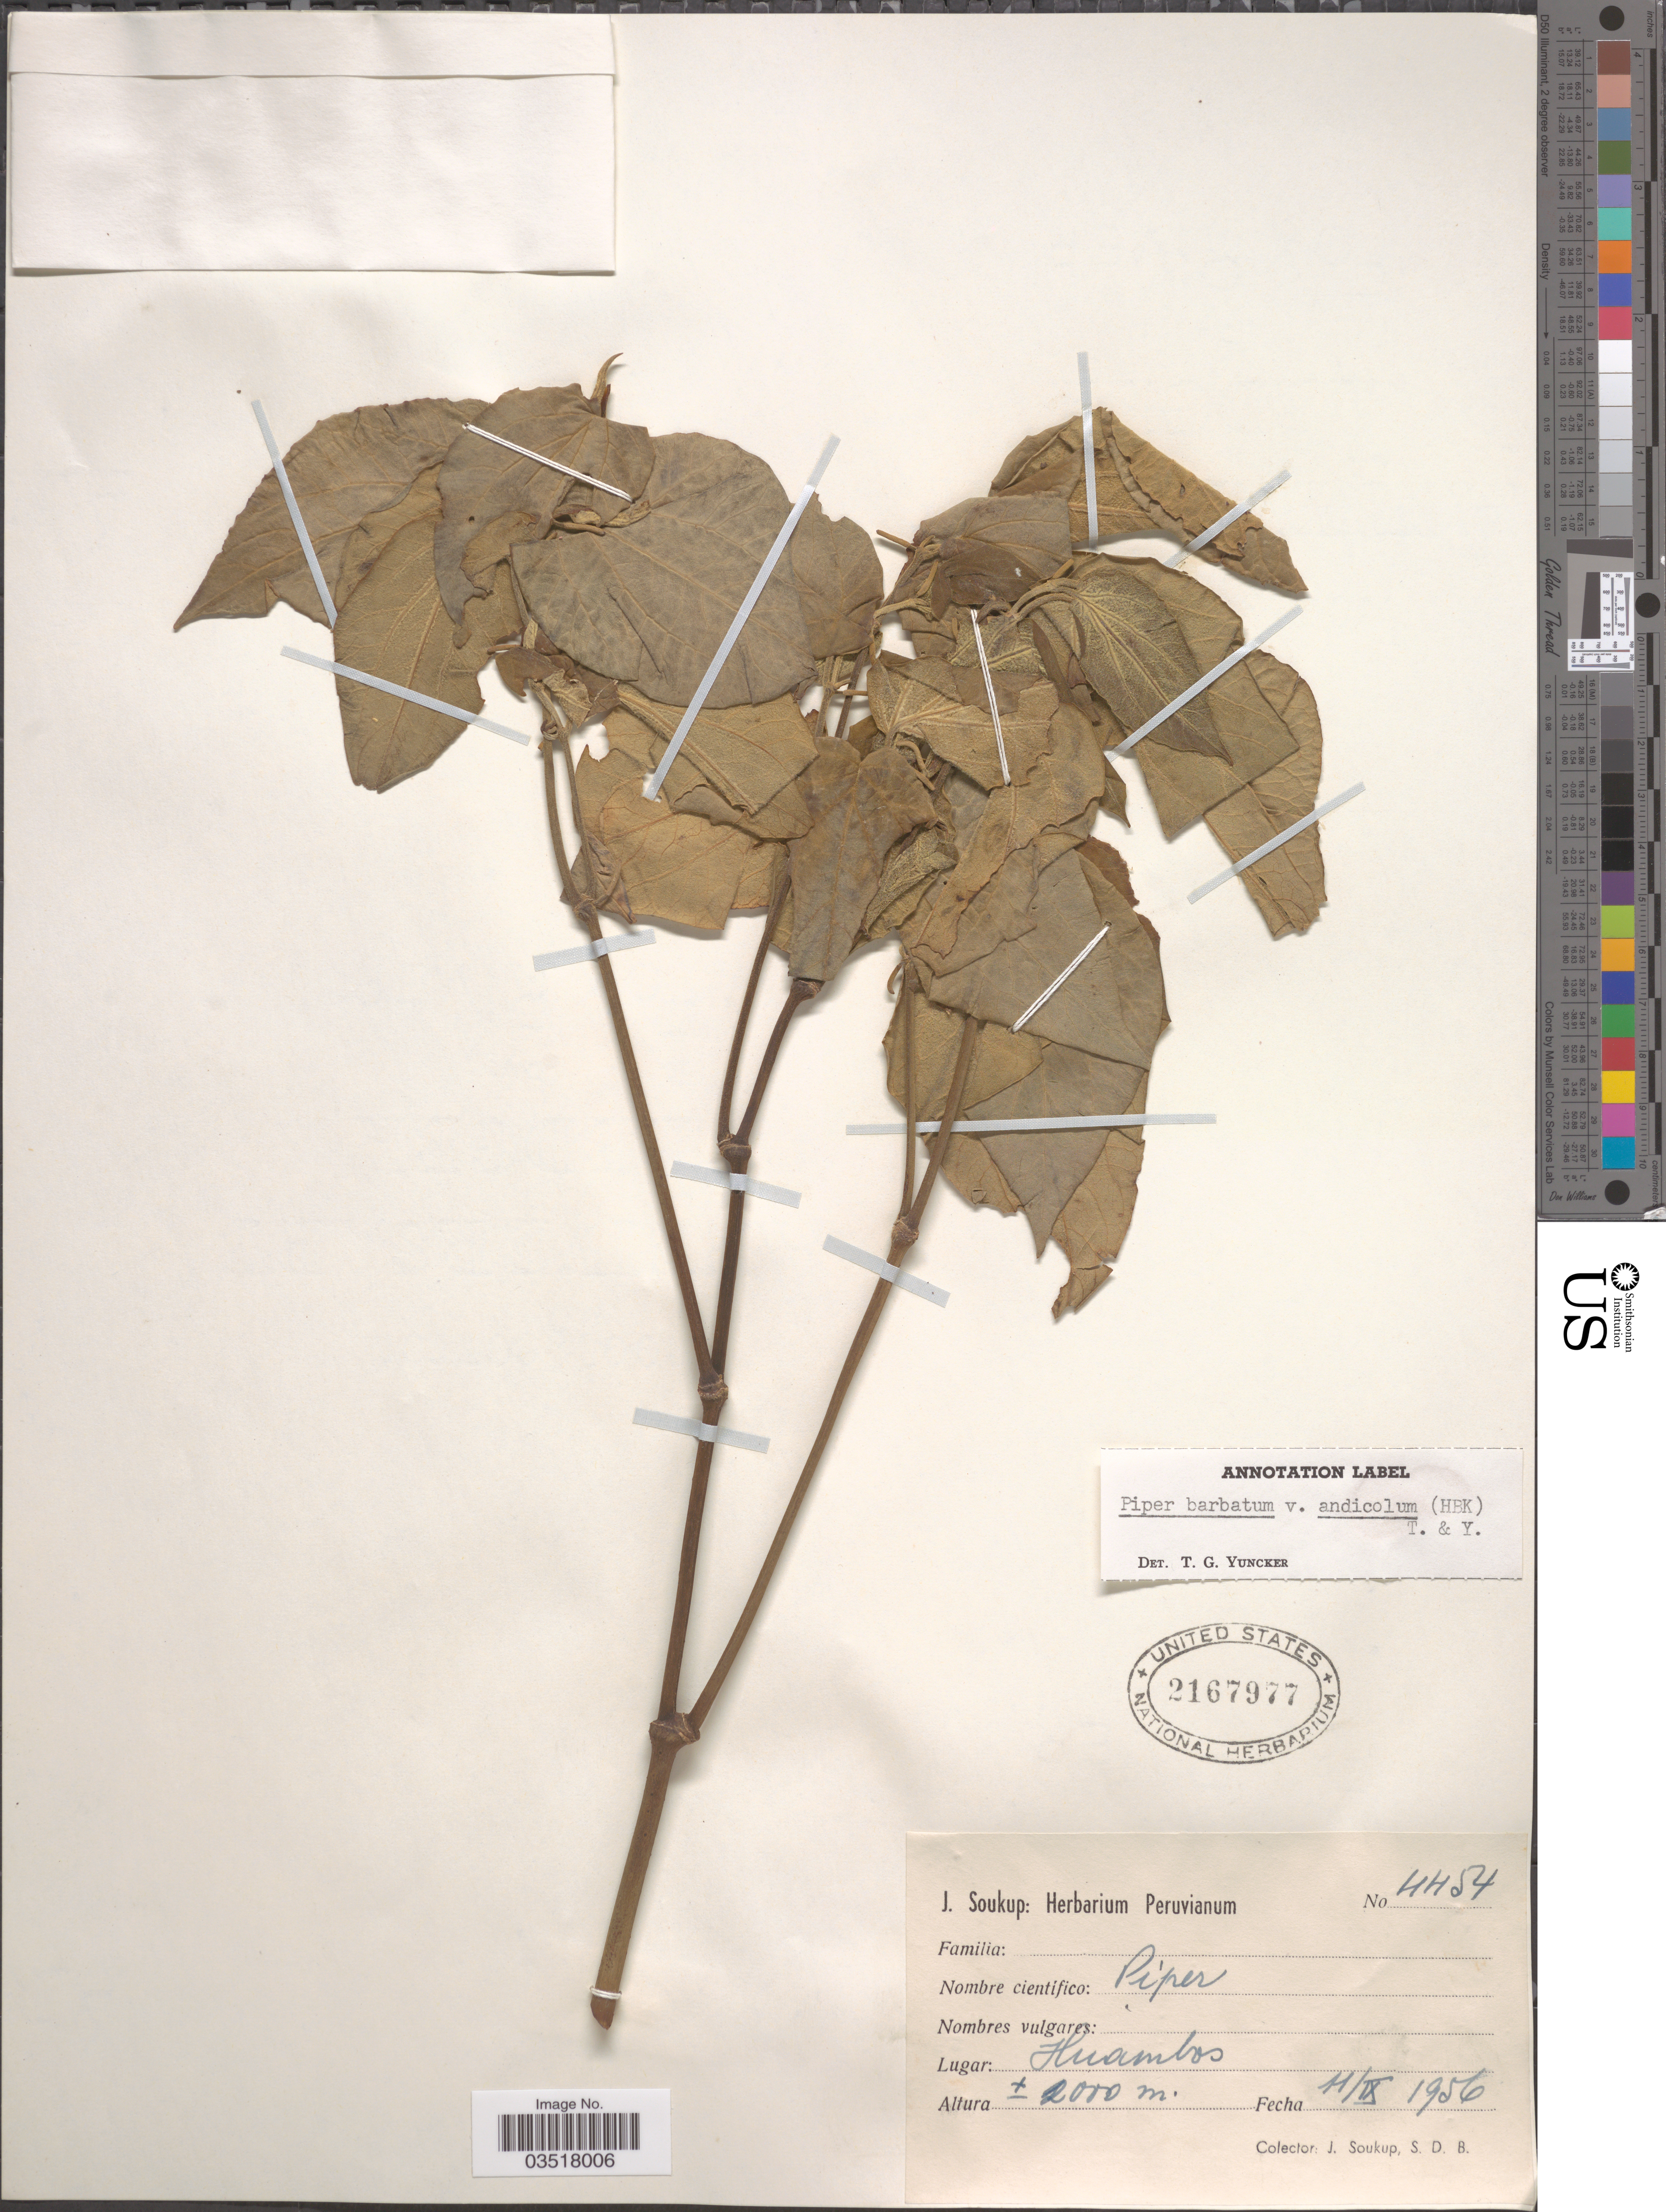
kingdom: Plantae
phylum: Tracheophyta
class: Magnoliopsida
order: Piperales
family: Piperaceae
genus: Piper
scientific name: Piper barbatum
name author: C. DC.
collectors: J. Soukup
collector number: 4454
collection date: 1956-09-11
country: Peru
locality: Huambos.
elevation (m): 2000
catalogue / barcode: US 2167977